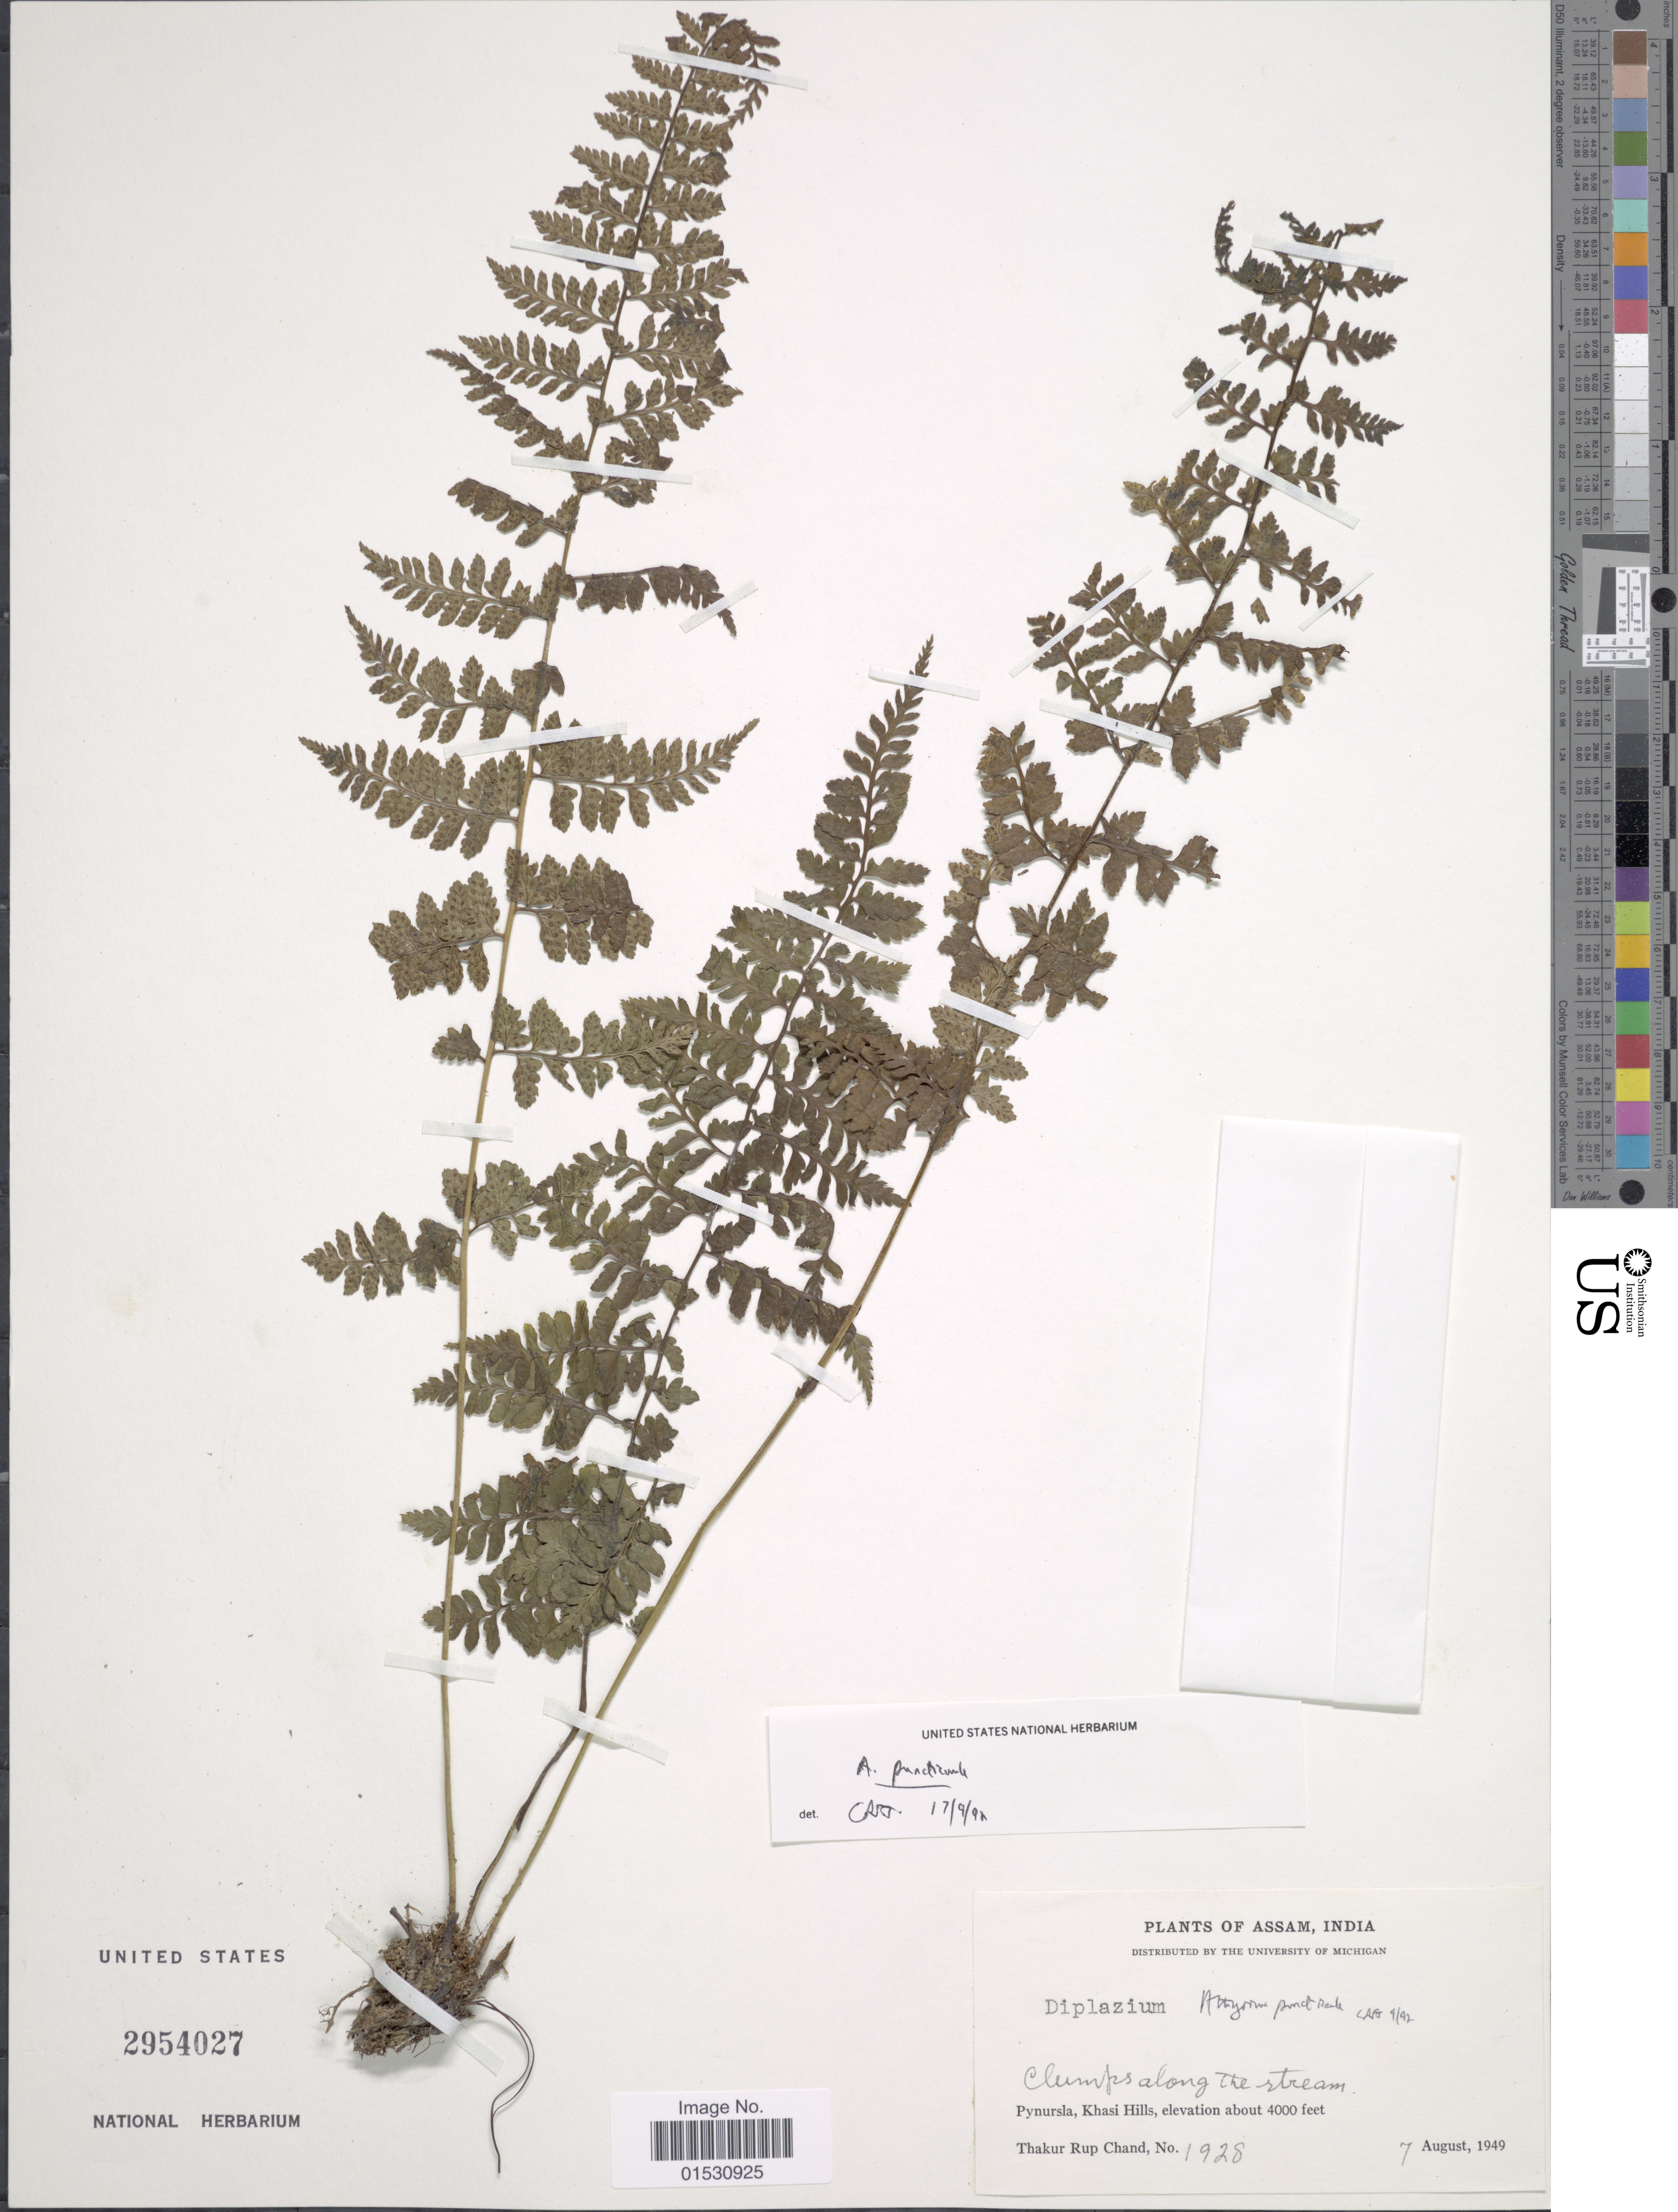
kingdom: Plantae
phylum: Tracheophyta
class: Polypodiopsida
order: Polypodiales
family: Athyriaceae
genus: Athyrium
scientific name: Athyrium nigripes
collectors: T. R. Chand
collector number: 1928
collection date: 1949-08-07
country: India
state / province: Meghalaya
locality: Pynursla, Khasi Hills. Clumps along the stream.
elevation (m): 1219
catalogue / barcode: US 2954027